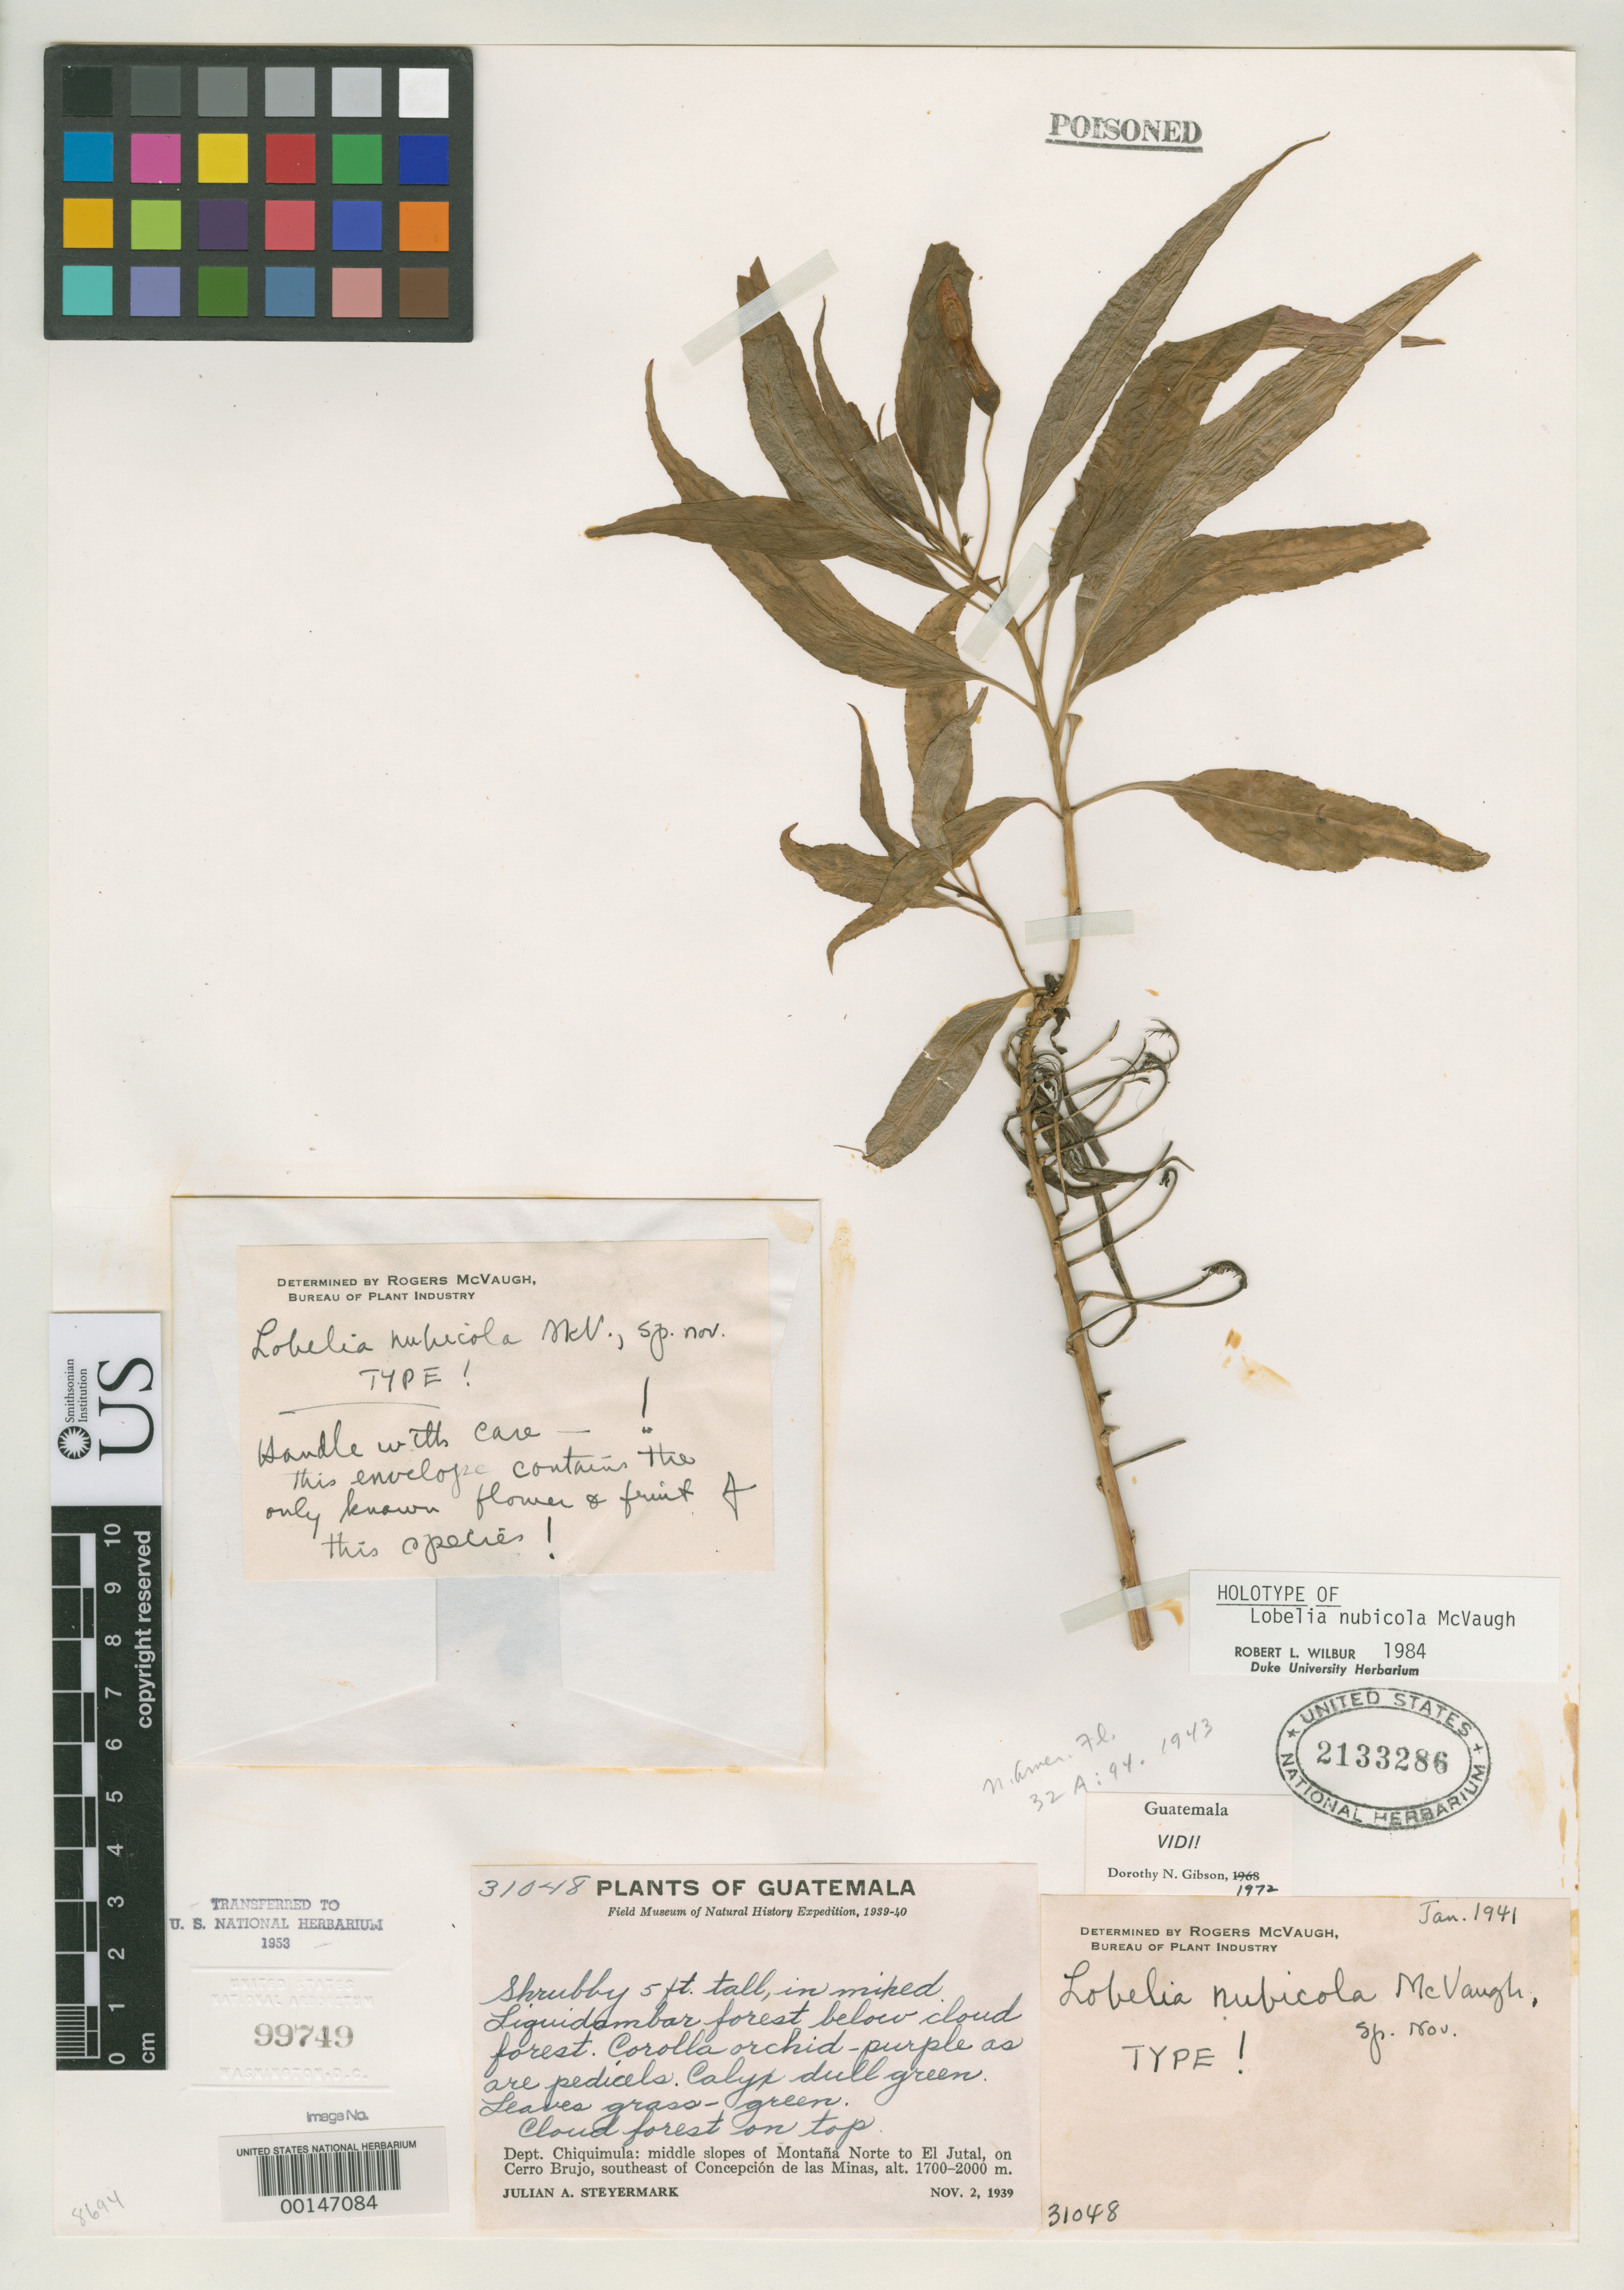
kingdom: Plantae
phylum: Tracheophyta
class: Magnoliopsida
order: Asterales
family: Campanulaceae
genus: Lobelia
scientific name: Lobelia nubicola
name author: McVaugh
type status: Holotype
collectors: J. Steyermark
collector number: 31048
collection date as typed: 02 Nov 1939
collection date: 1939-11-02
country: Guatemala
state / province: Chiquimula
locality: Middle slopes of Montana Norte to Eljutal, on Cerro Brujo, SE of Concepcion de La Minas.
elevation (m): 1700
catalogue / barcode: US 2133286